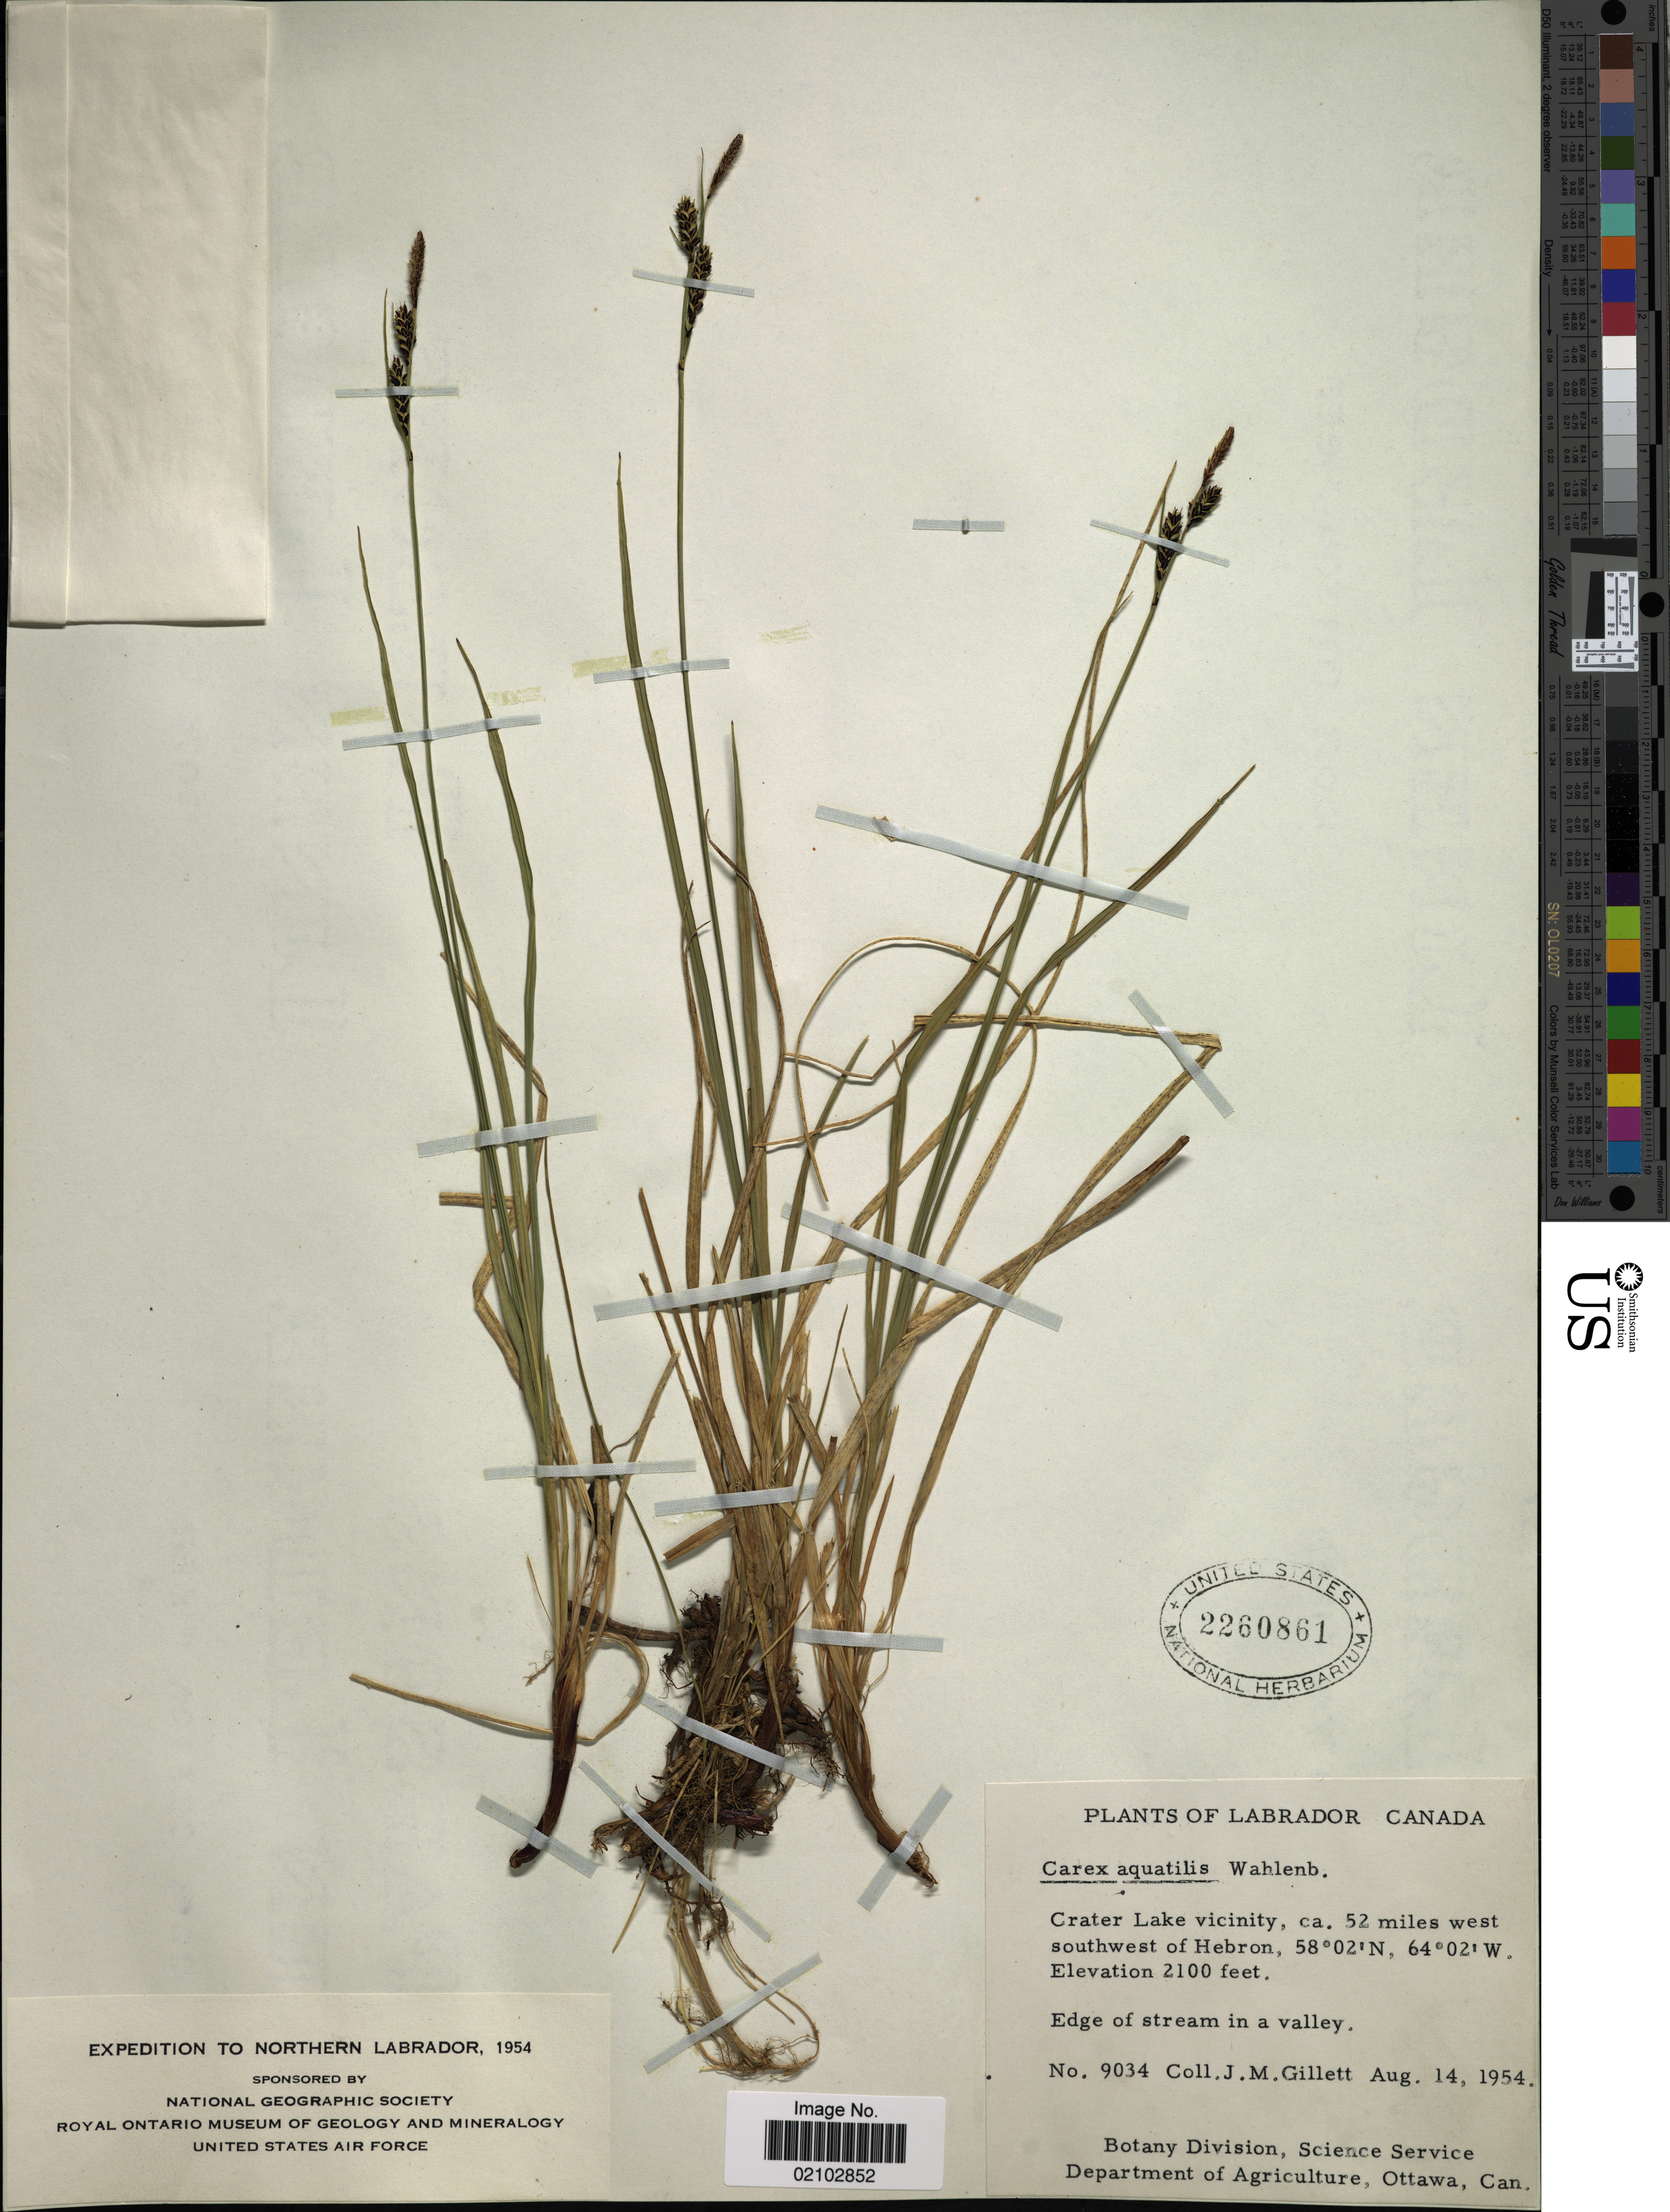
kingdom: Plantae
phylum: Tracheophyta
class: Liliopsida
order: Poales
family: Cyperaceae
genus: Carex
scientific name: Carex aquatilis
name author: Wahlenb.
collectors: J. M. Gillett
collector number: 9034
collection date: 1954-08-14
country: Canada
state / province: Newfoundland and Labrador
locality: Labrador, Crater Lake vicinity, ca. 52 miles west southwest of Hebron, edge of stream in a valley.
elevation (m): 640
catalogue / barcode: US 2260861